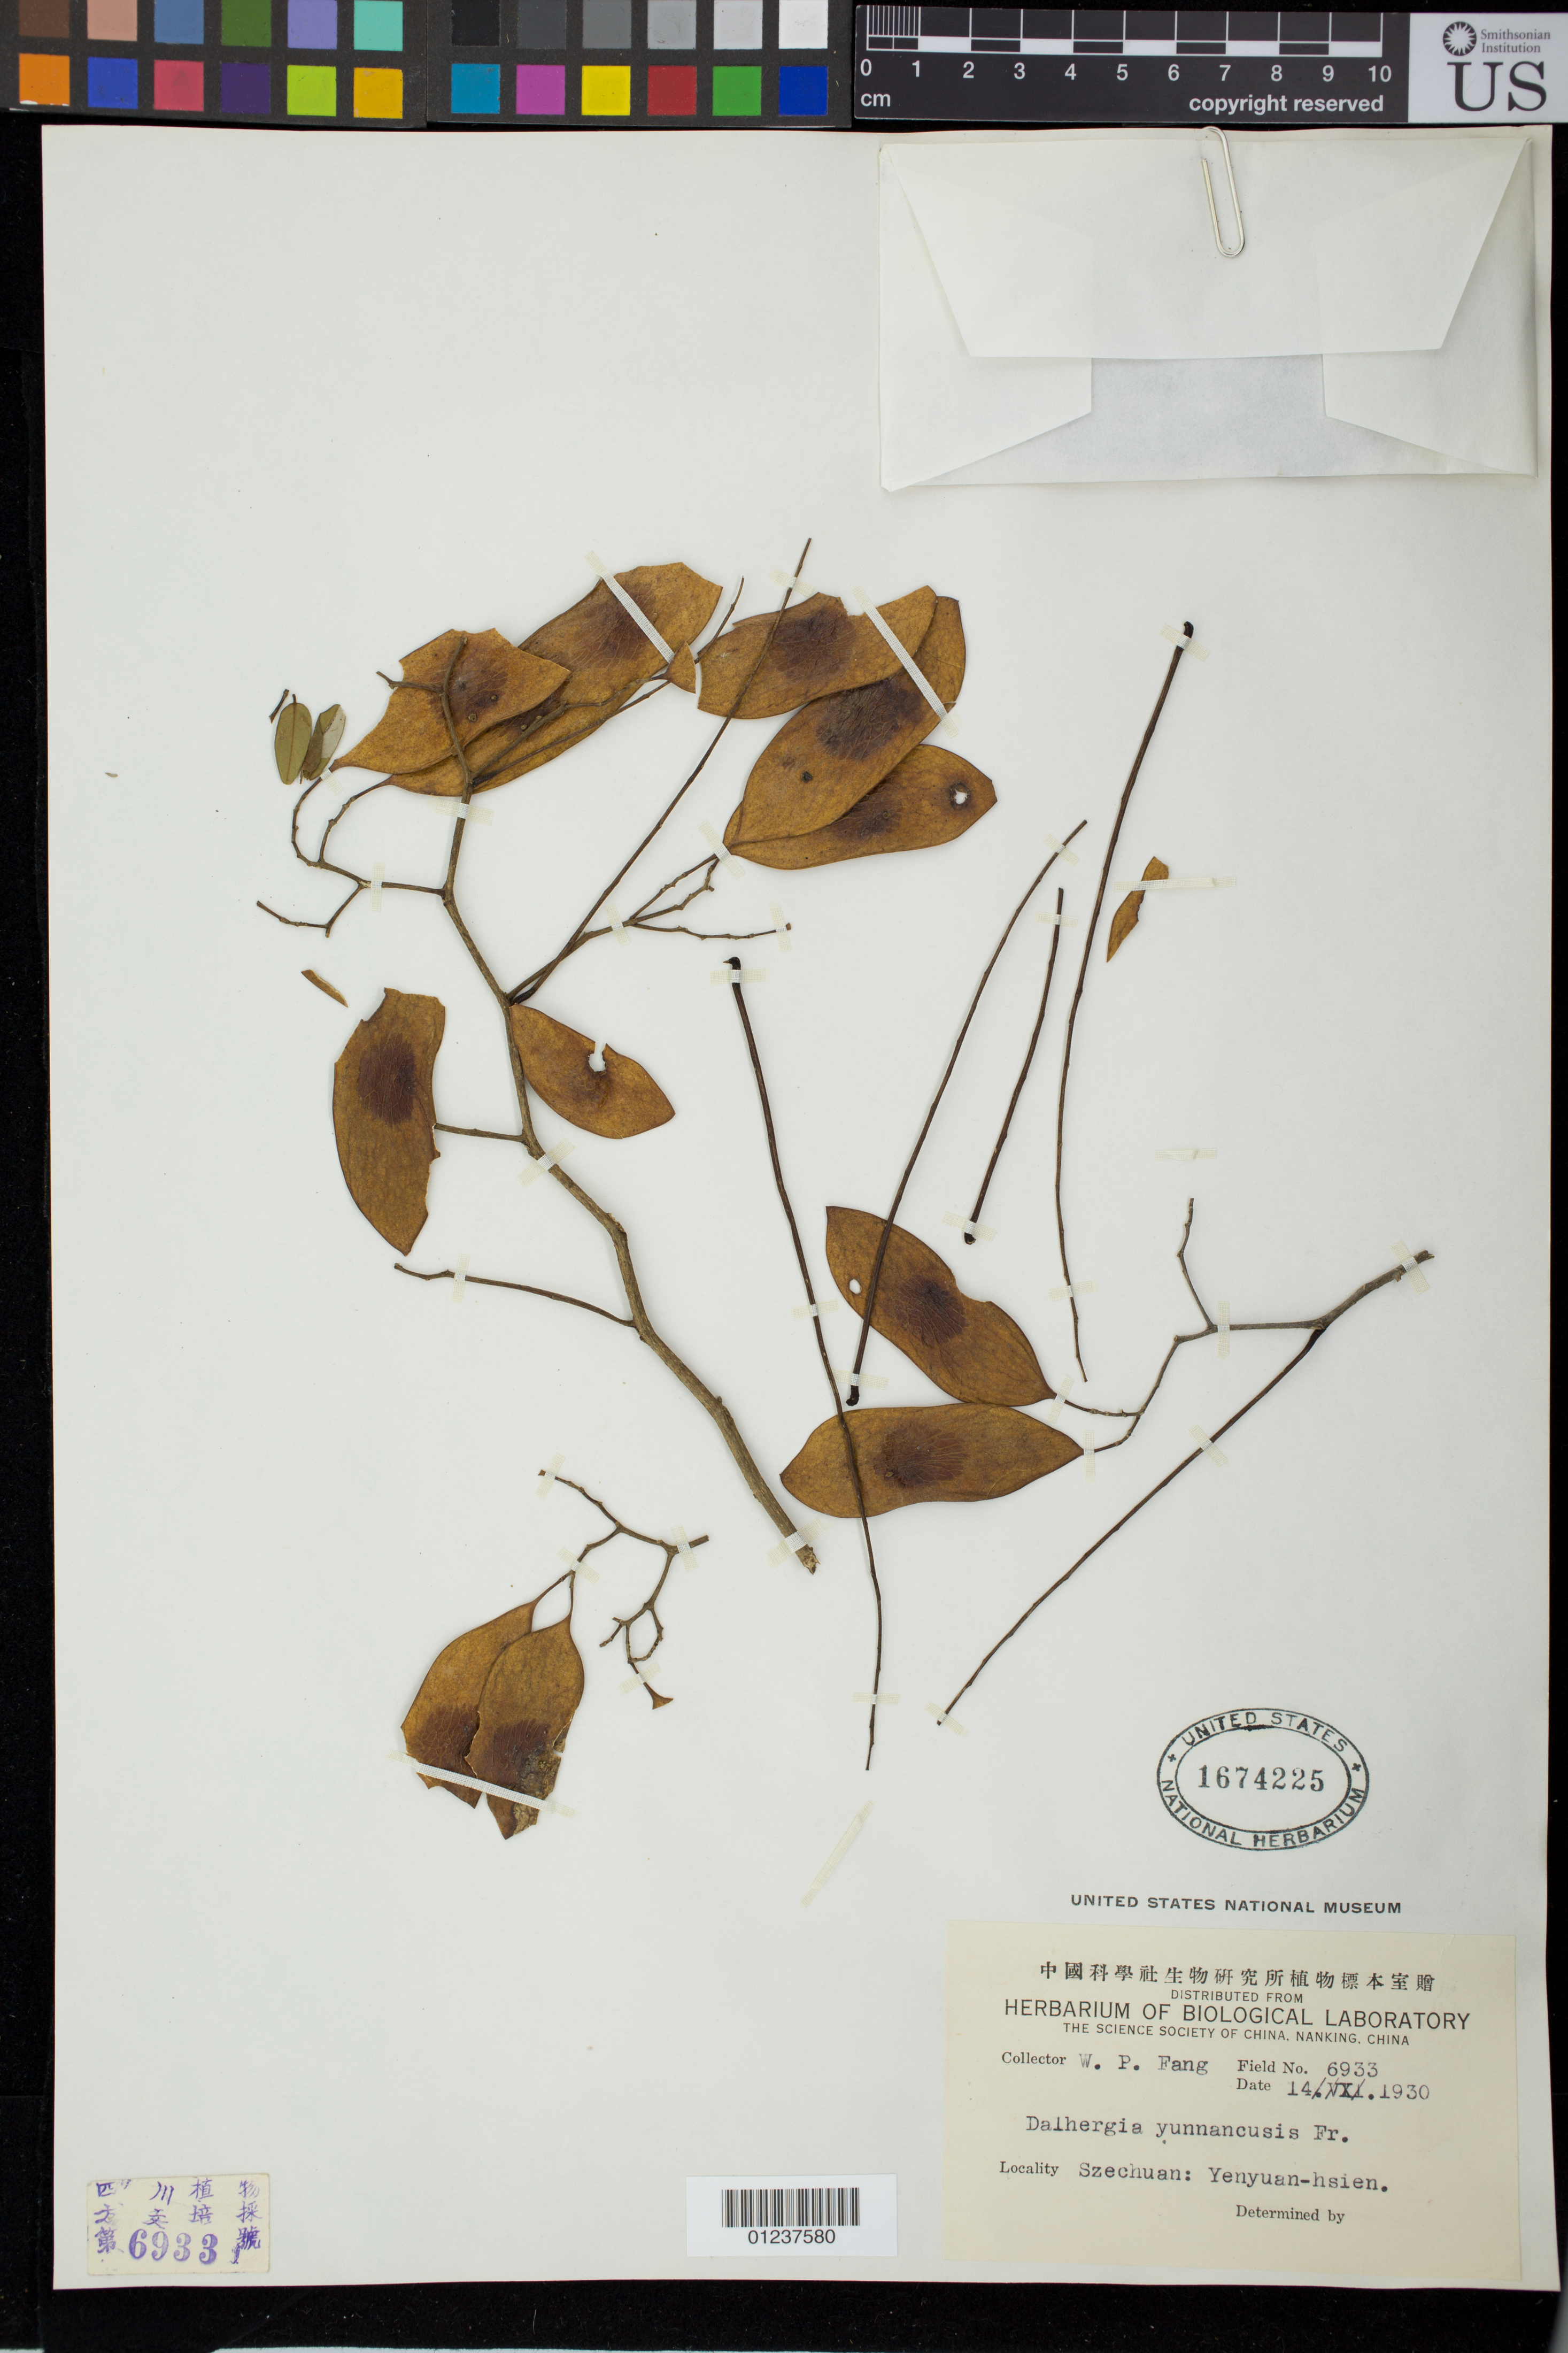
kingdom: Plantae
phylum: Tracheophyta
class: Magnoliopsida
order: Fabales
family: Fabaceae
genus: Dalbergia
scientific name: Dalbergia yunnanensis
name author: Franch.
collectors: W. P. Fang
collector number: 6933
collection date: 1930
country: China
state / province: Yunnan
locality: Szechuan; Yenyuan-hsien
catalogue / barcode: US 1674225